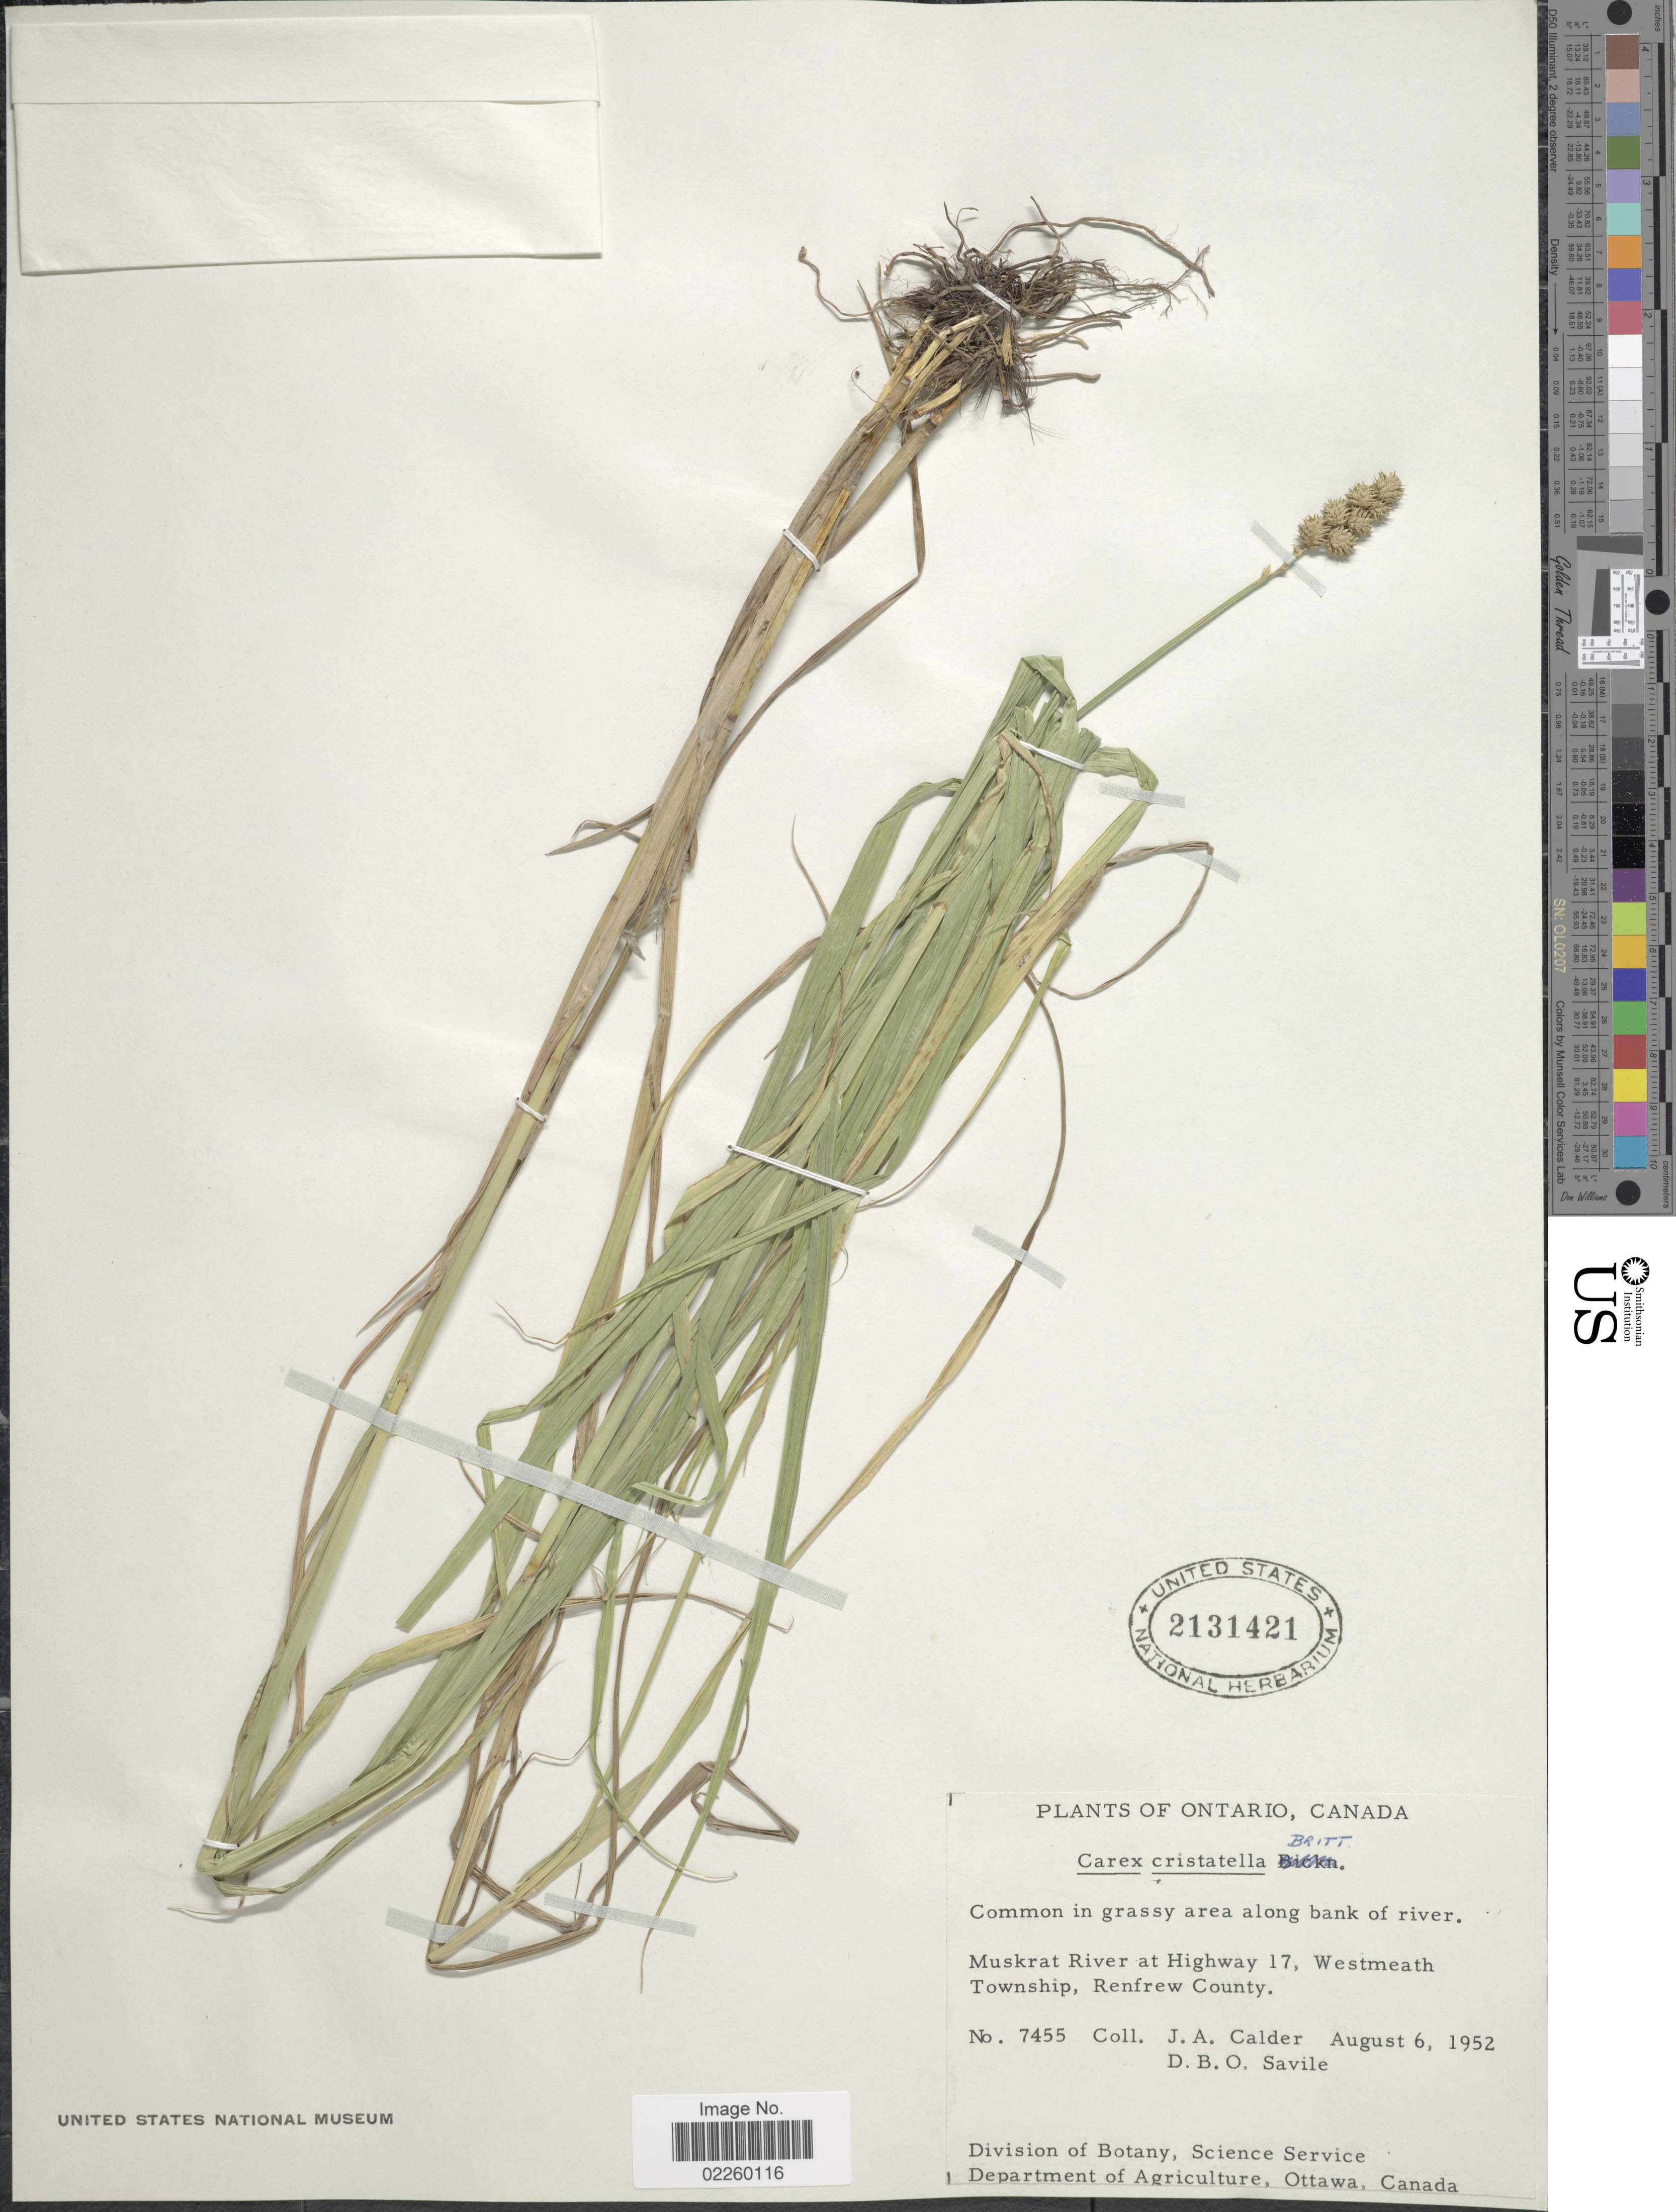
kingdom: Plantae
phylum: Tracheophyta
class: Liliopsida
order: Poales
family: Cyperaceae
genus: Carex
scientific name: Carex cristatella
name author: Britton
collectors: J. A. Calder & D. Savile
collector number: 7455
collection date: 1952-08-06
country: Canada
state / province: Ontario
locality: Muskrat River at Highway 17, Westmeath Township, Renfrew County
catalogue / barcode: US 2131421